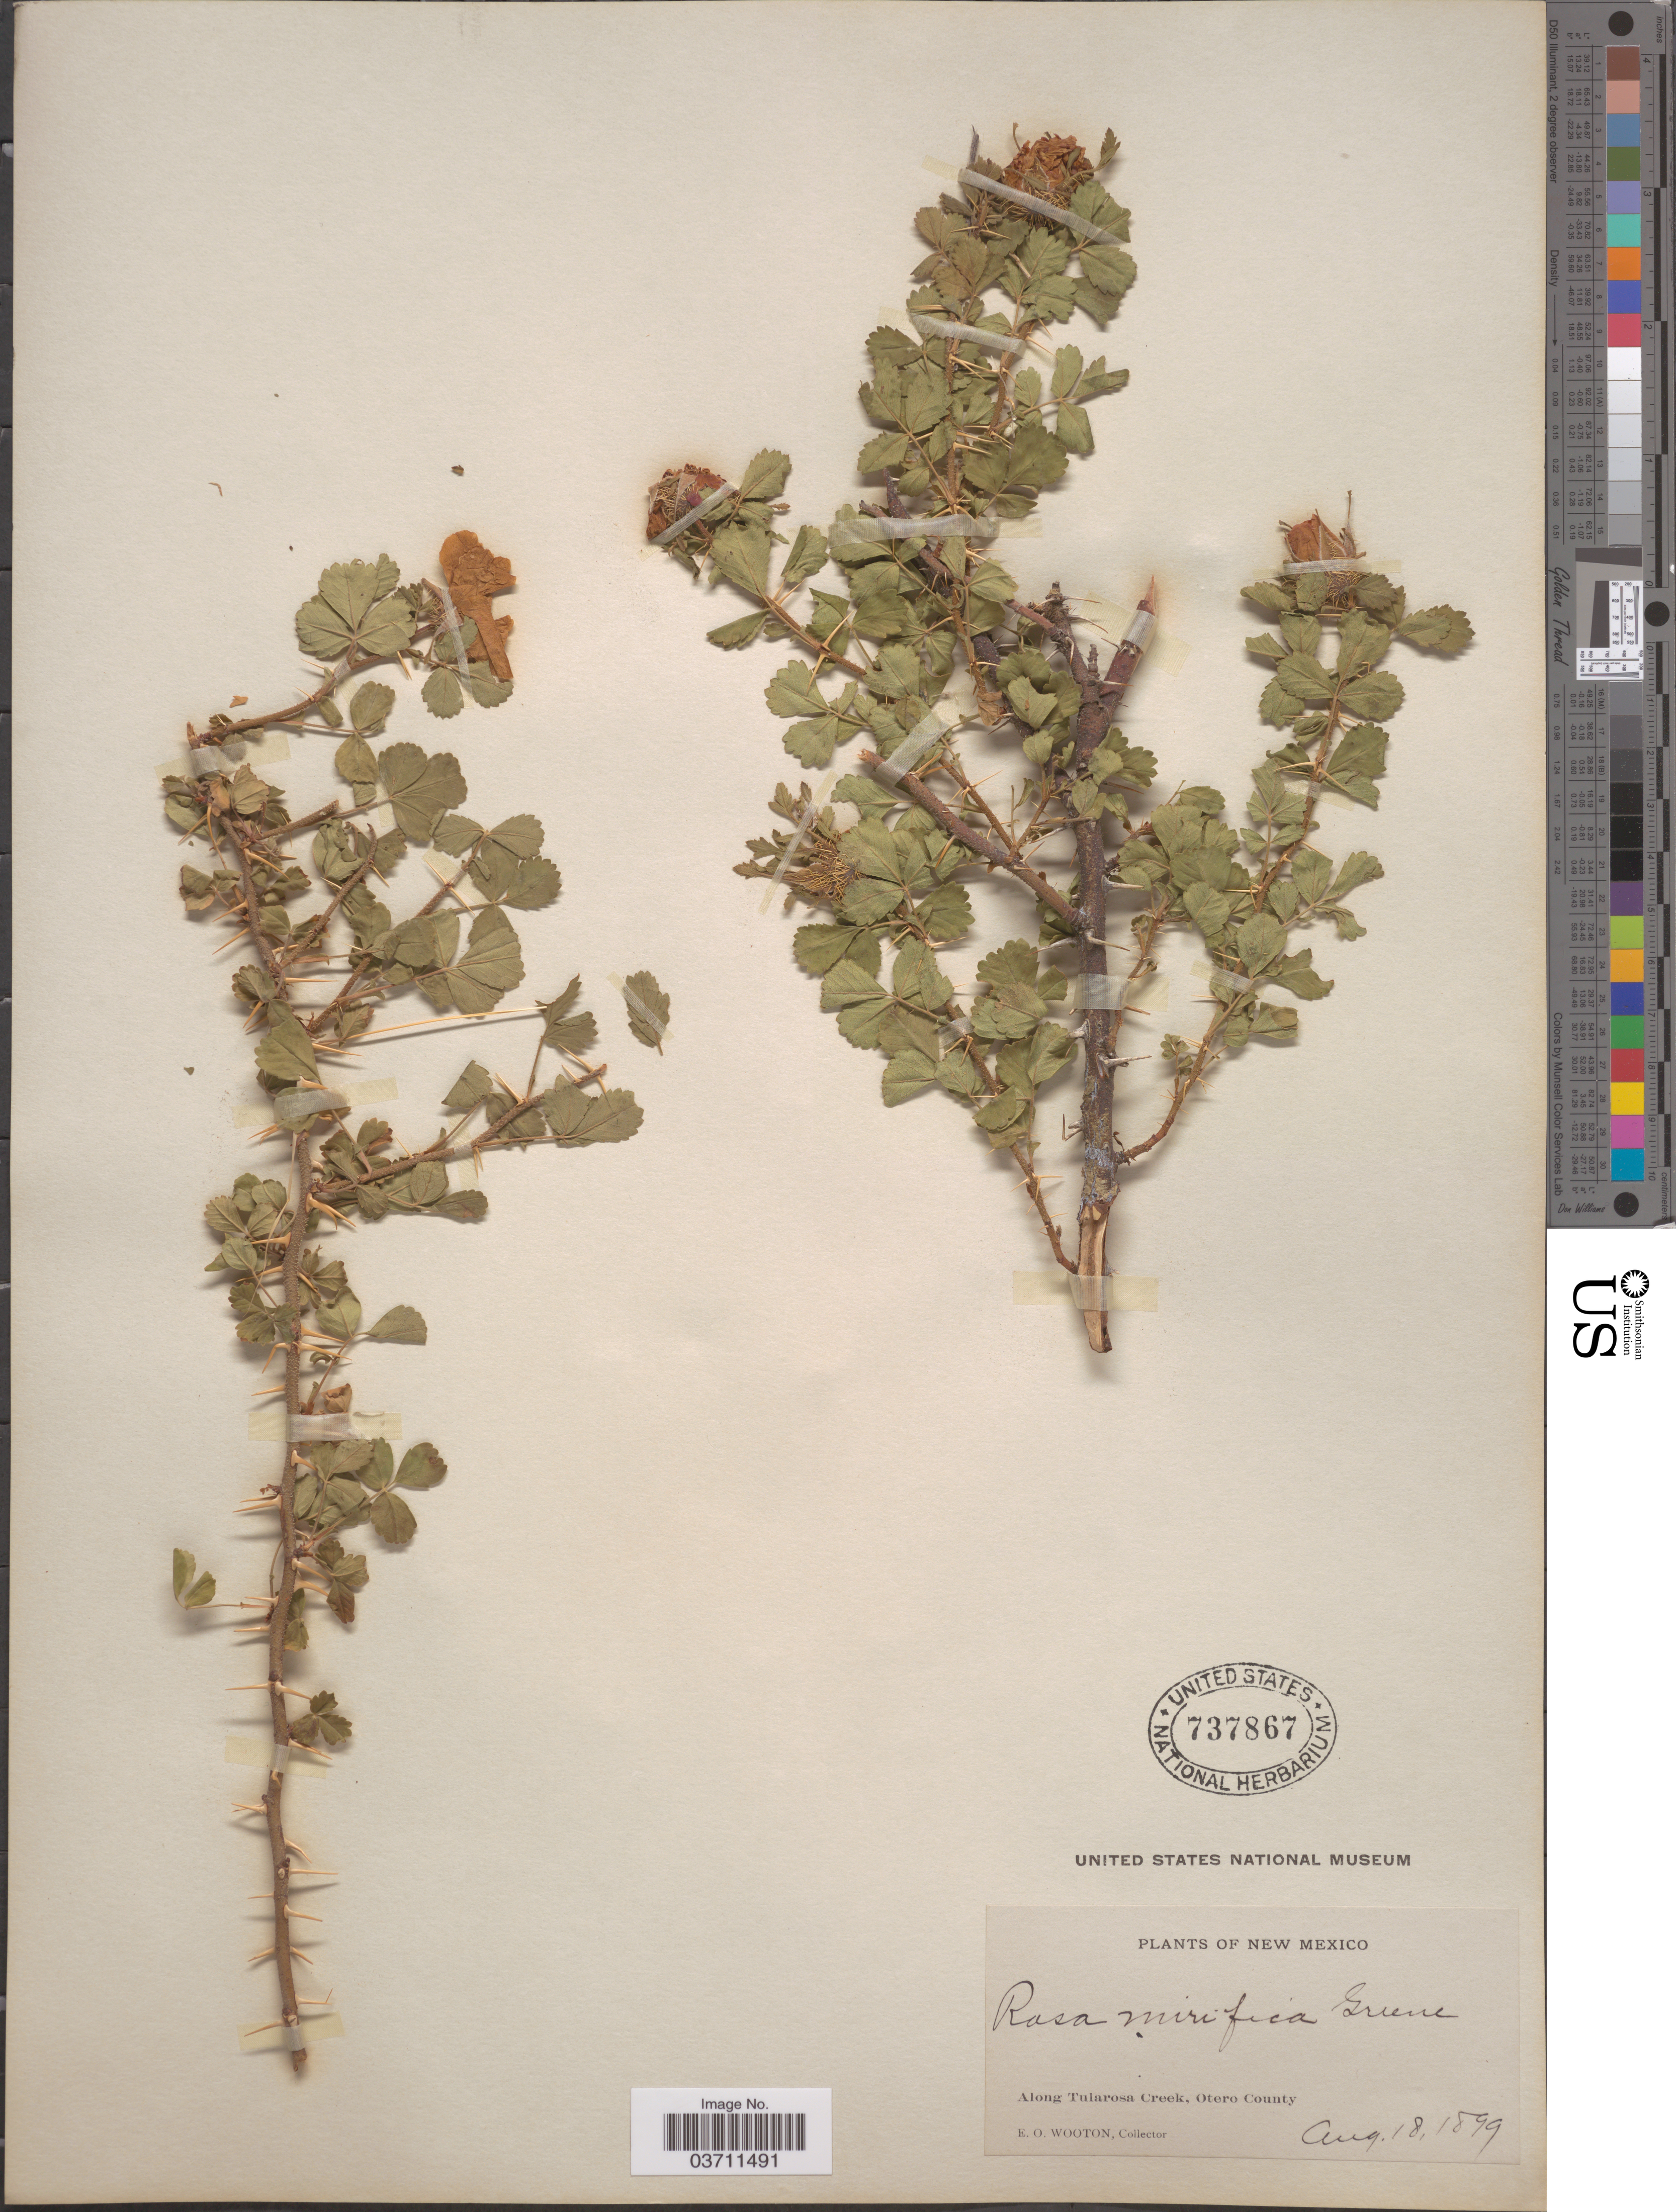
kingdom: Plantae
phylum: Tracheophyta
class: Magnoliopsida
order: Rosales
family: Rosaceae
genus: Rosa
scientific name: Rosa mirifica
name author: Greene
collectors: E. O. Wooton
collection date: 1899-08-18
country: United States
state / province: New Mexico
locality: Along Tularosa Creek, Otero County.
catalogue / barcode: US 737867